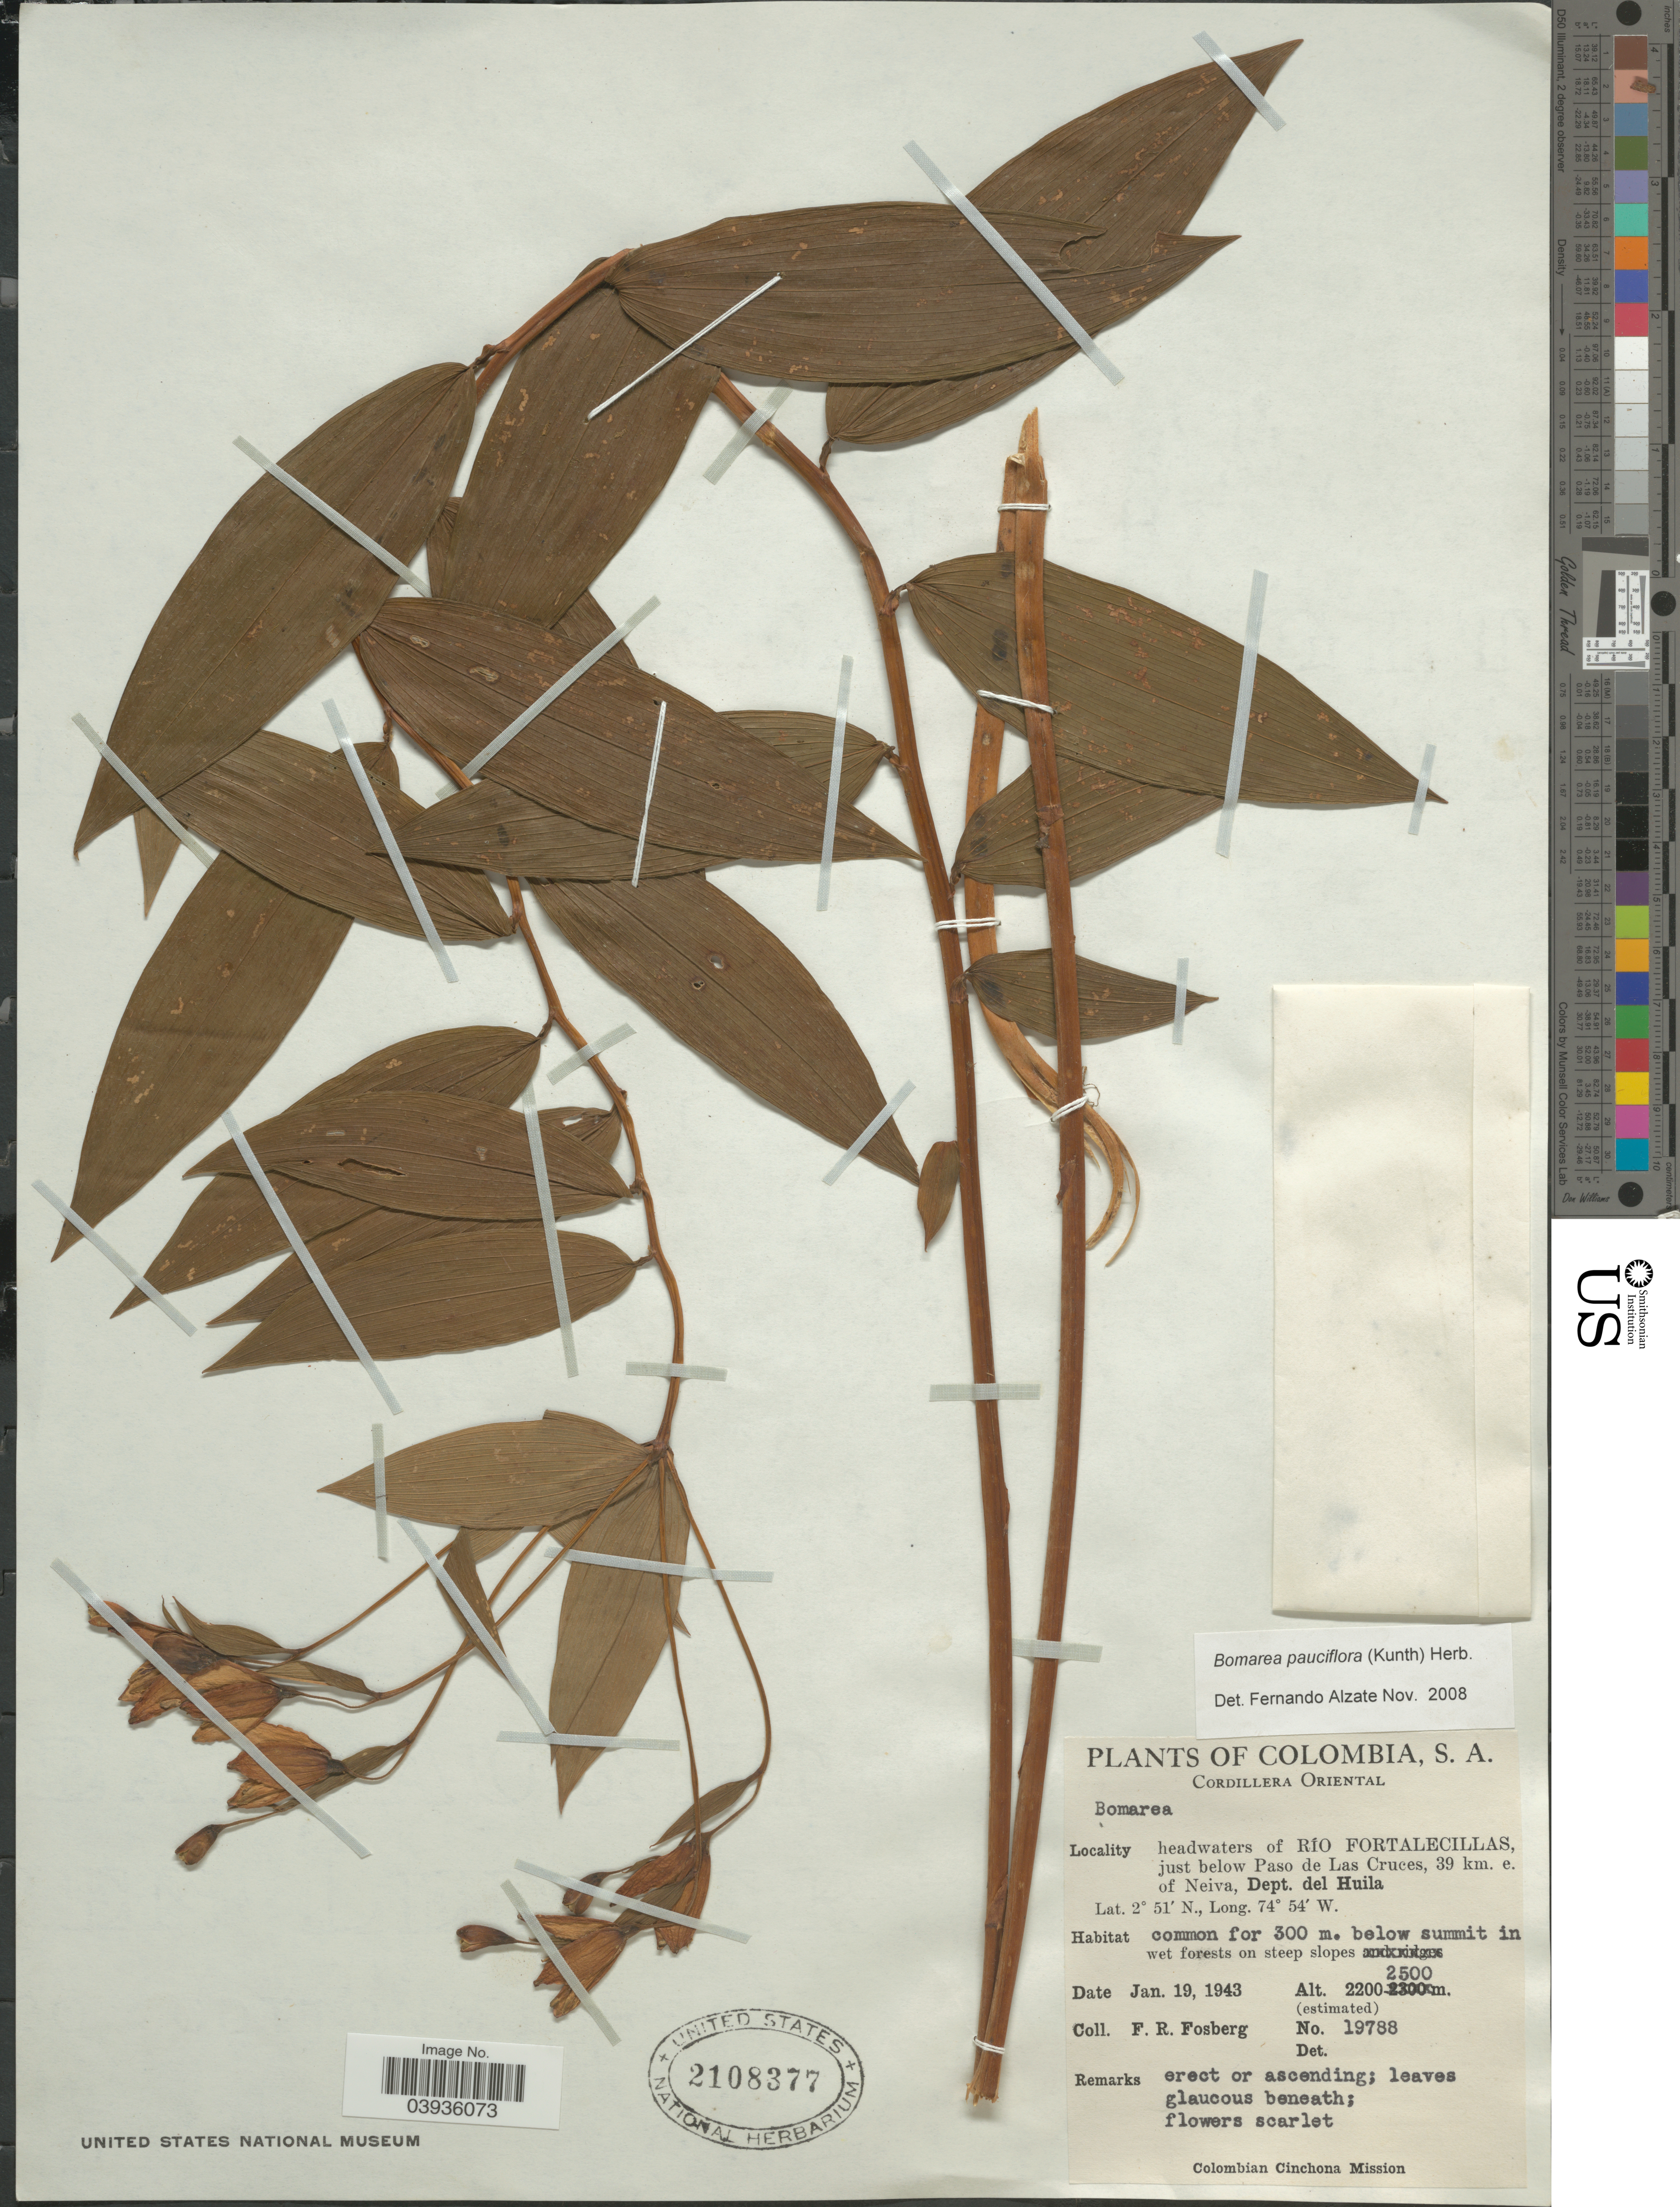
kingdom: Plantae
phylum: Tracheophyta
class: Liliopsida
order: Liliales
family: Alstroemeriaceae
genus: Bomarea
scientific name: Bomarea pauciflora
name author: (Kunth) Herb.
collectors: F. R. Fosberg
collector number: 19788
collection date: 1943-01-19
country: Colombia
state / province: Huila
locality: Cordillera Oriental. Headwaters of Río Fortalecillas, just below Paso de Las Cruces, 39 km. e. of Neiva, Dept. del Huila.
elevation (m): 2200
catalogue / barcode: US 2108377